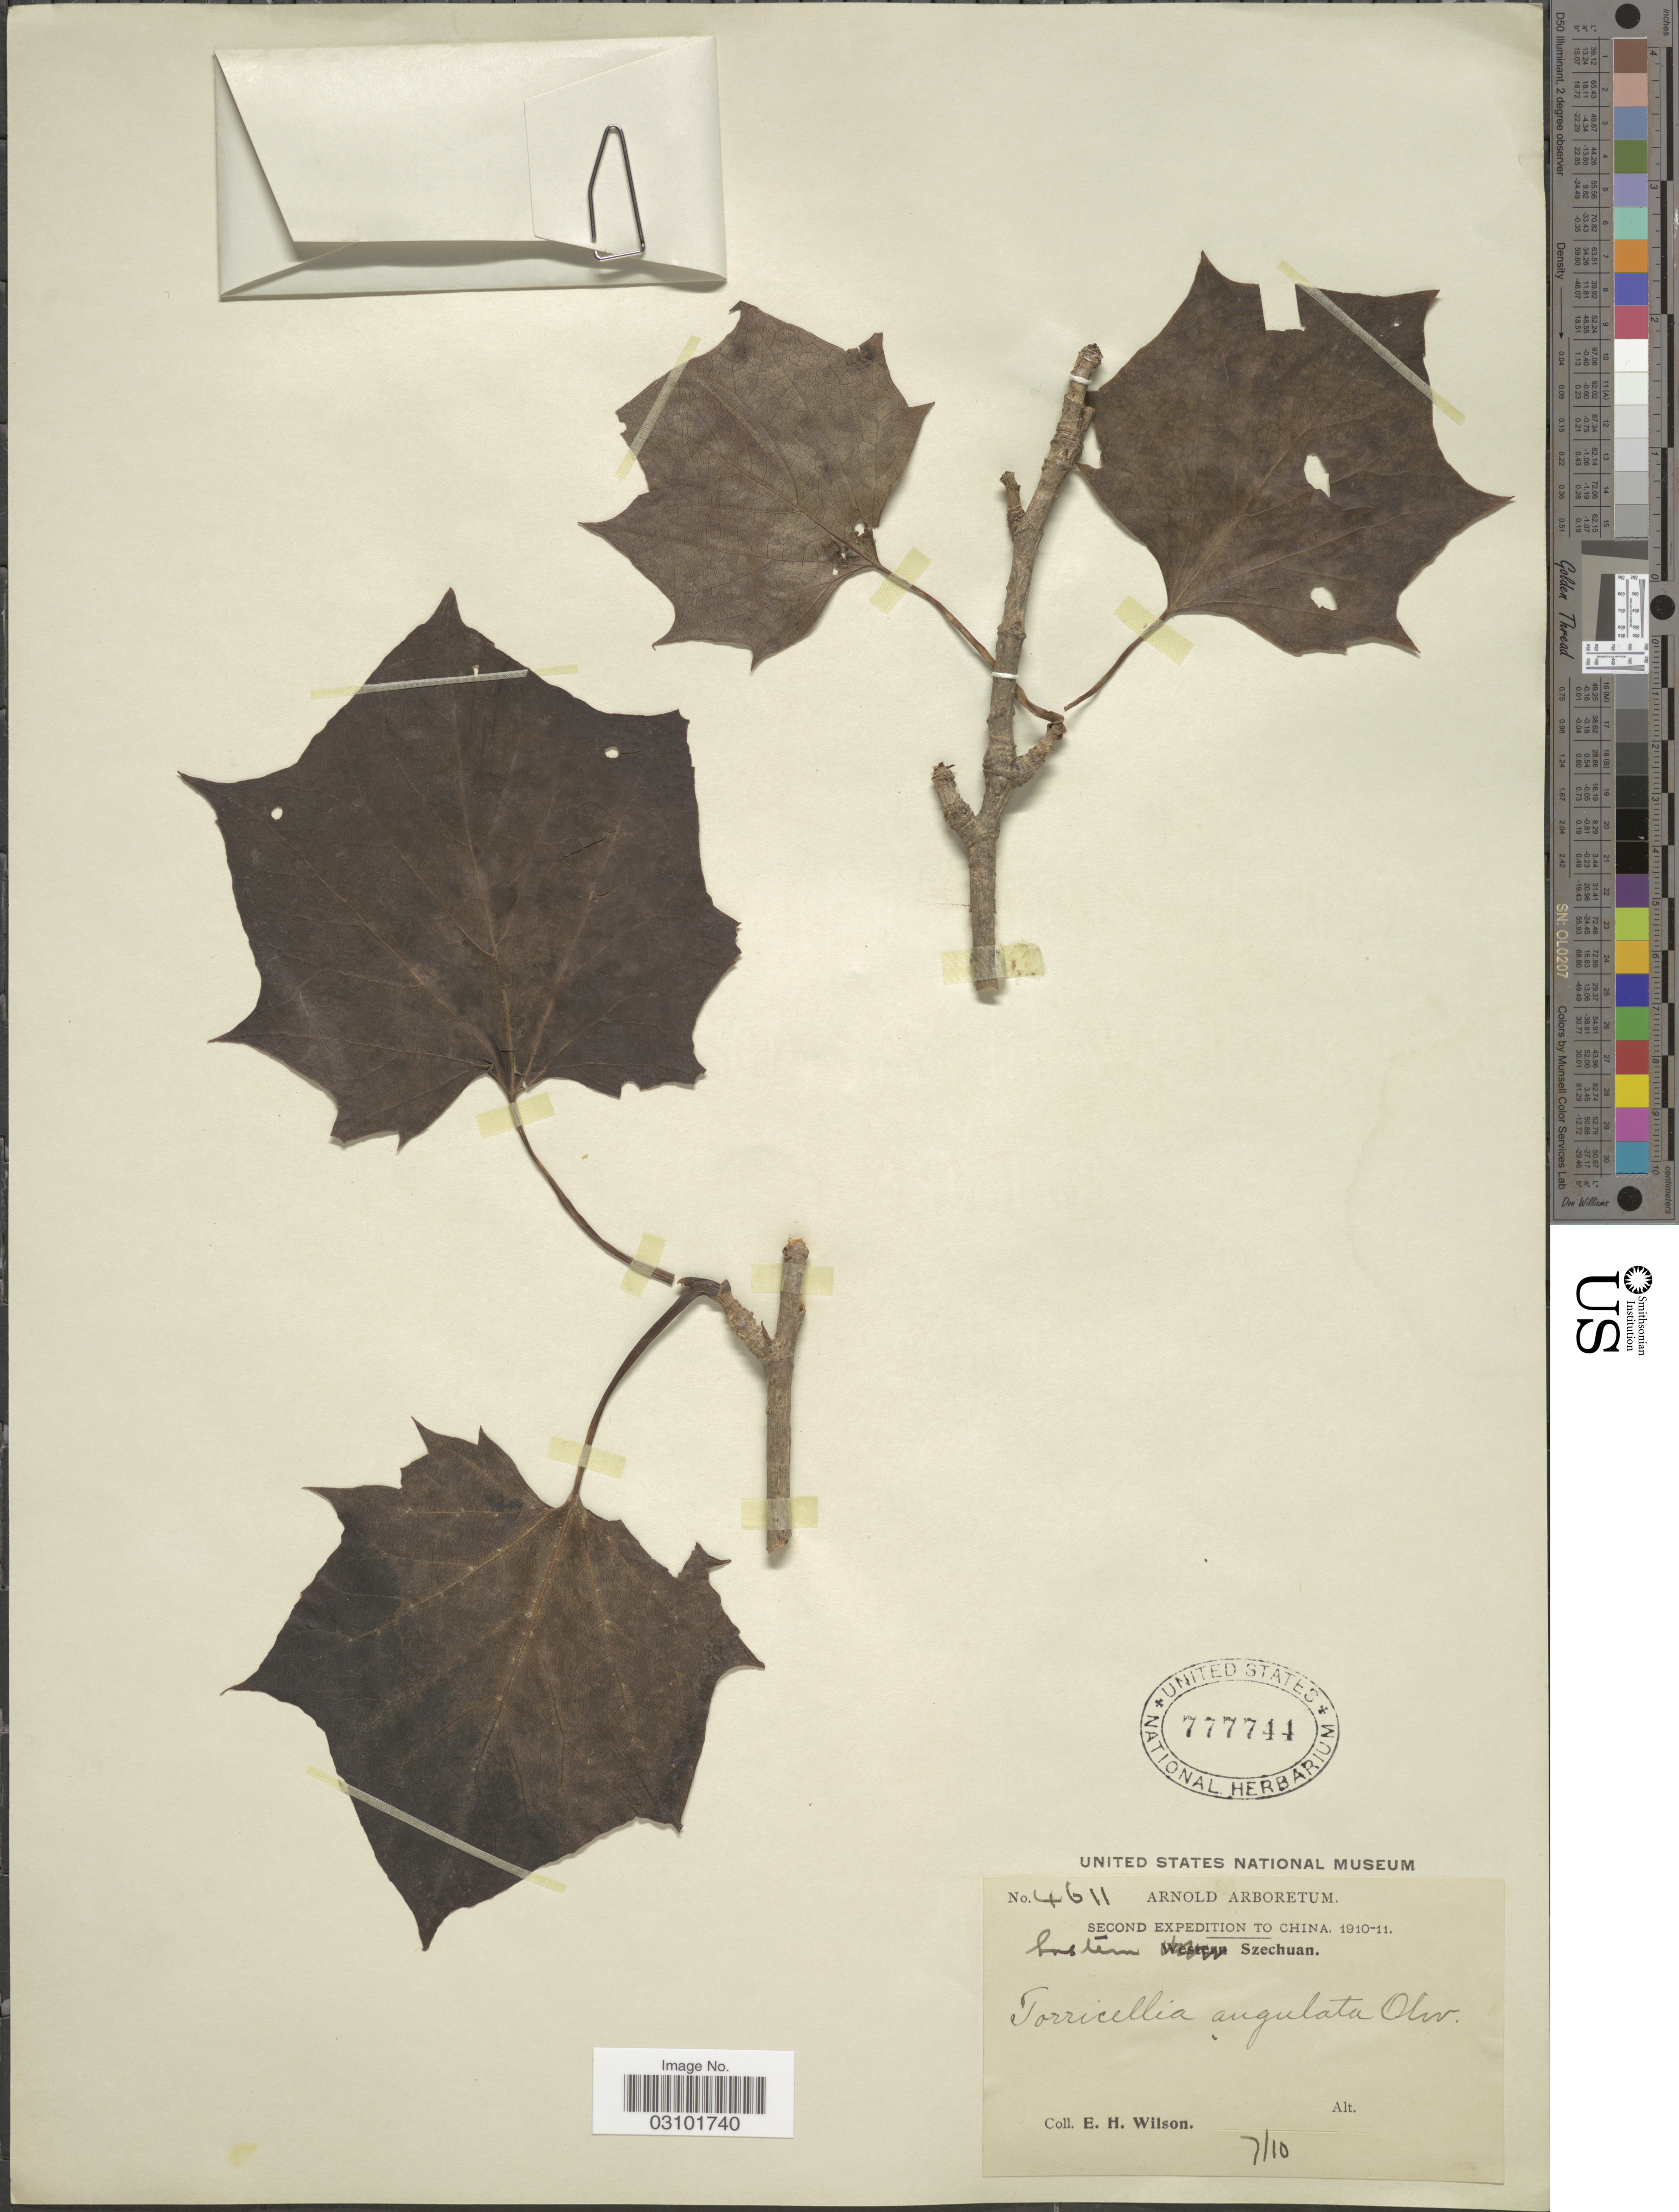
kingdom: Plantae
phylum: Tracheophyta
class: Magnoliopsida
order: Apiales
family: Torricelliaceae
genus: Torricellia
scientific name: Torricellia angulata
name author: Oliv.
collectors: E. Wilson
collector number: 4611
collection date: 1910-07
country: China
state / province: Sichuan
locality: Eastern Szechuan.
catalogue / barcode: US 777741